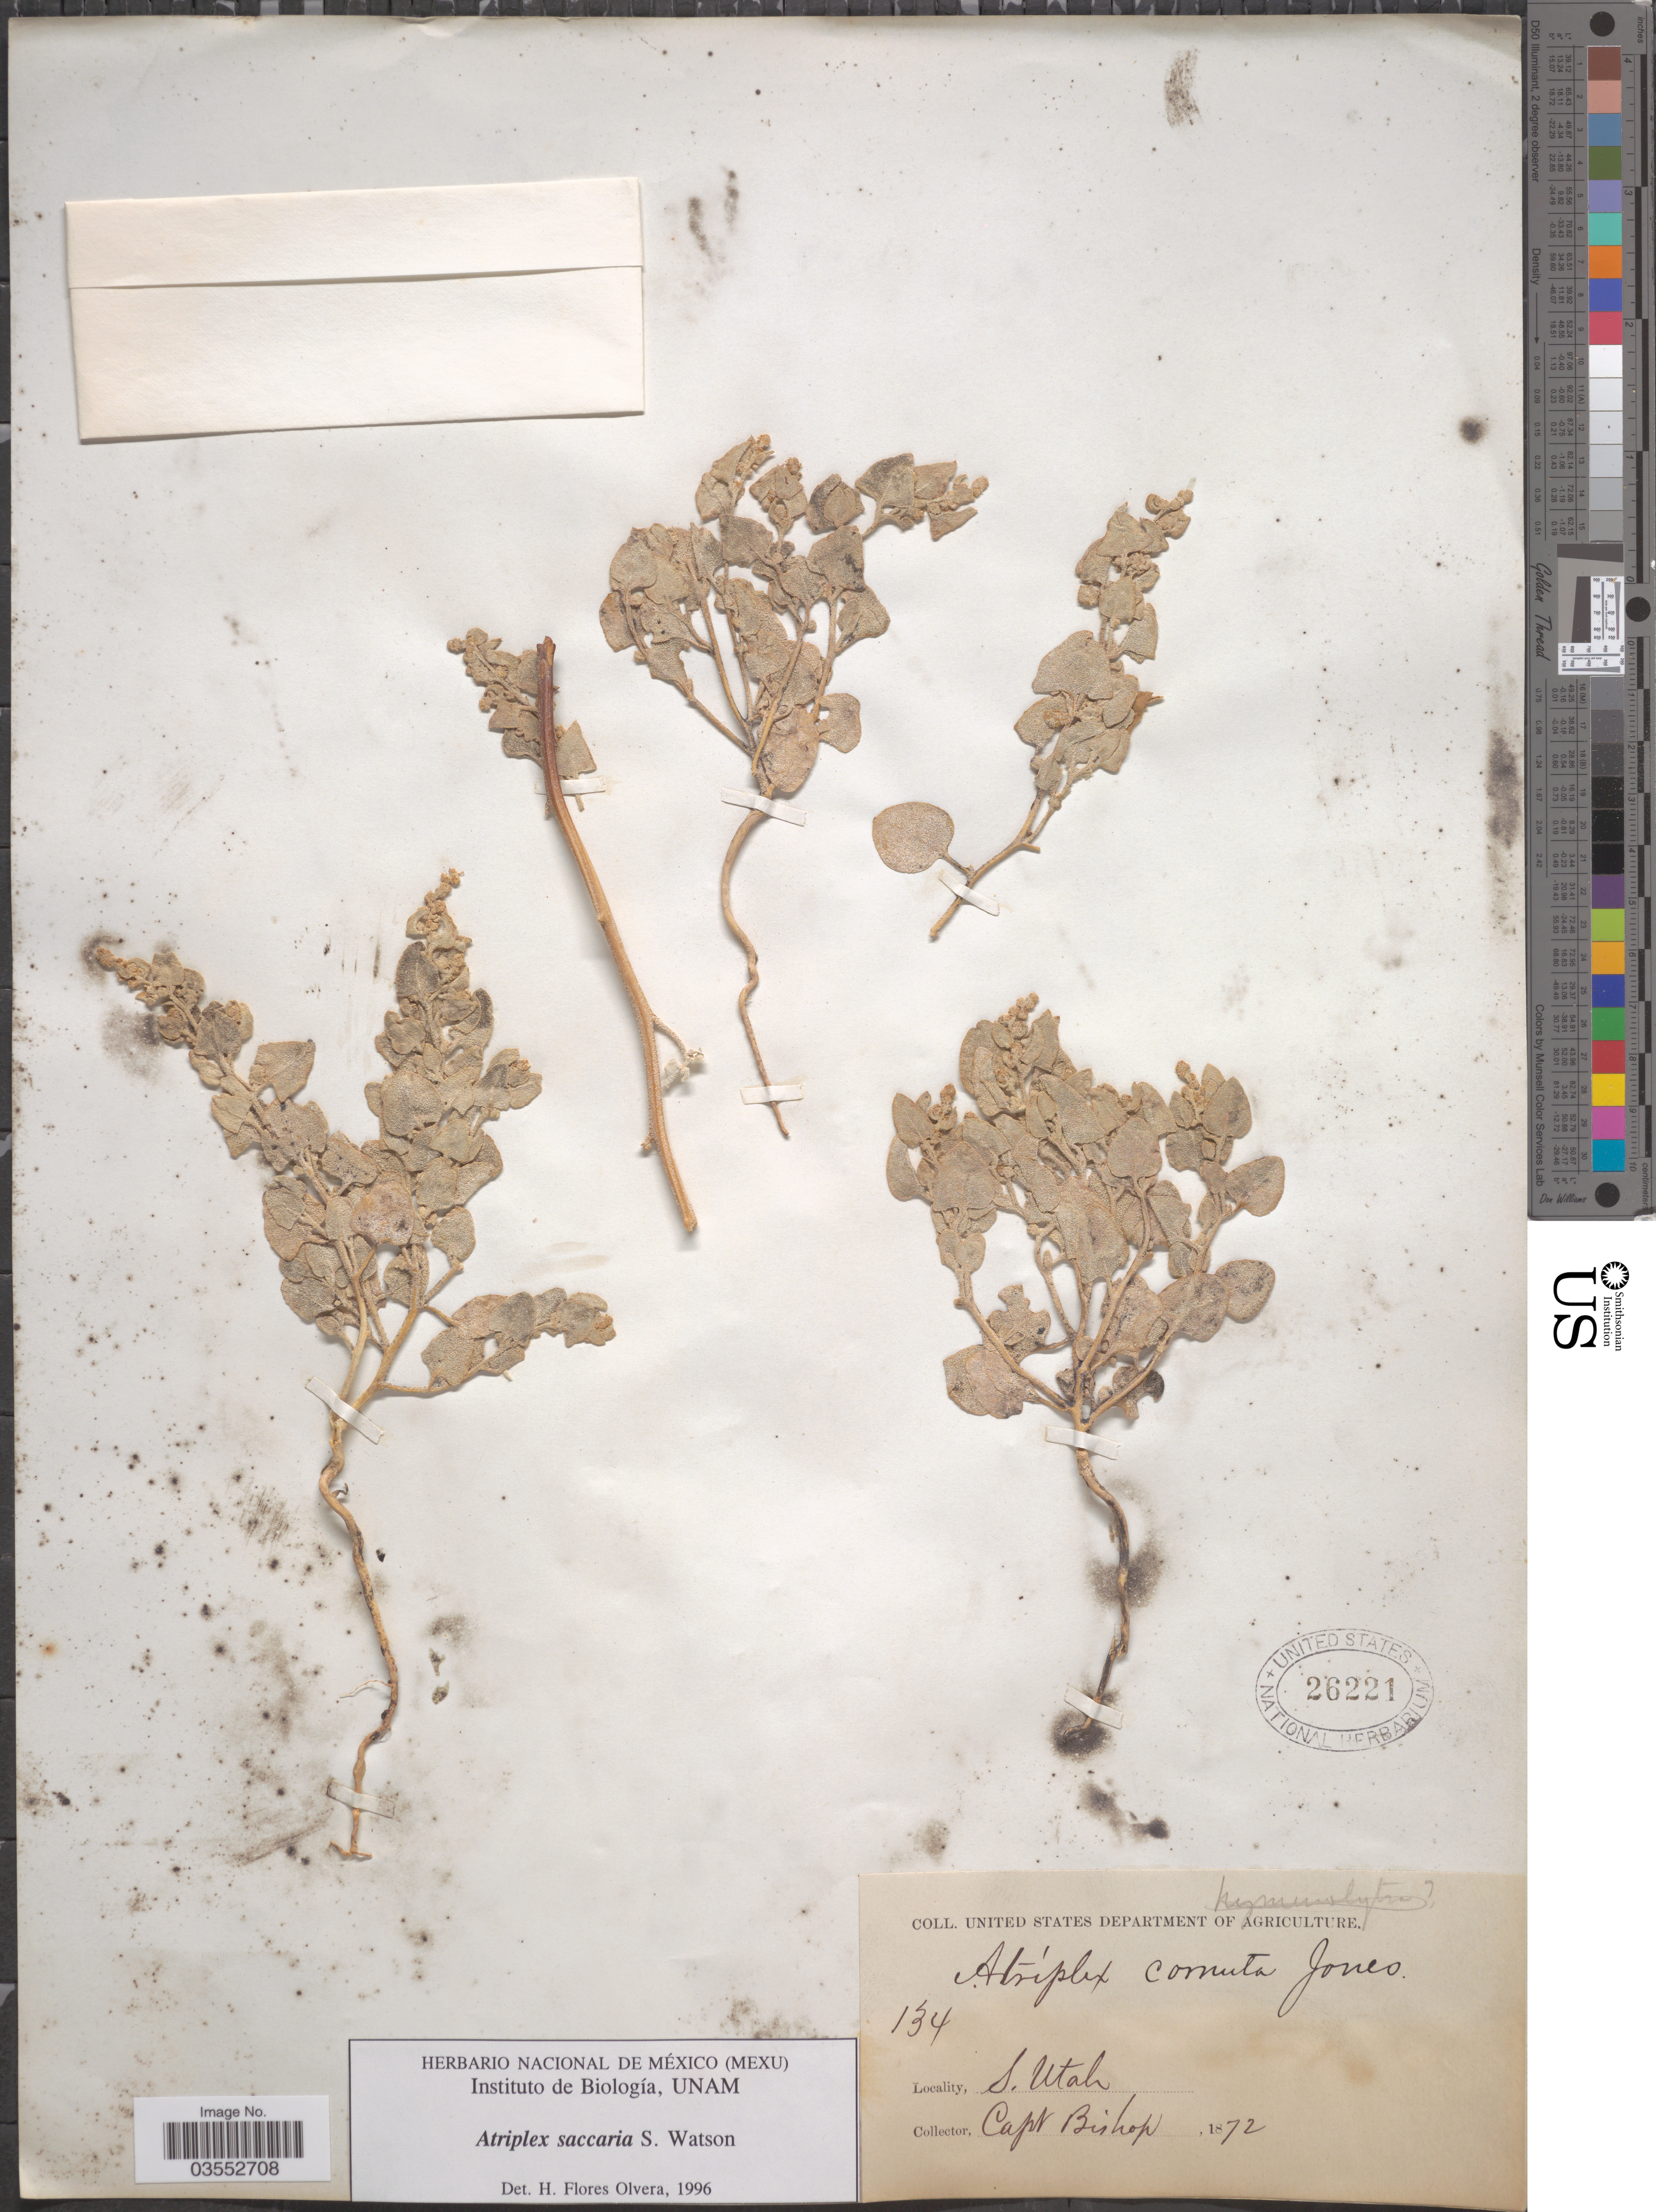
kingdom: Plantae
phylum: Tracheophyta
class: Magnoliopsida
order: Caryophyllales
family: Amaranthaceae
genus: Atriplex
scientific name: Atriplex saccaria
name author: S. Watson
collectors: F. M. Bishop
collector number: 134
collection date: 1872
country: United States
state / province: Utah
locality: S. Utah.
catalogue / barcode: US 26221